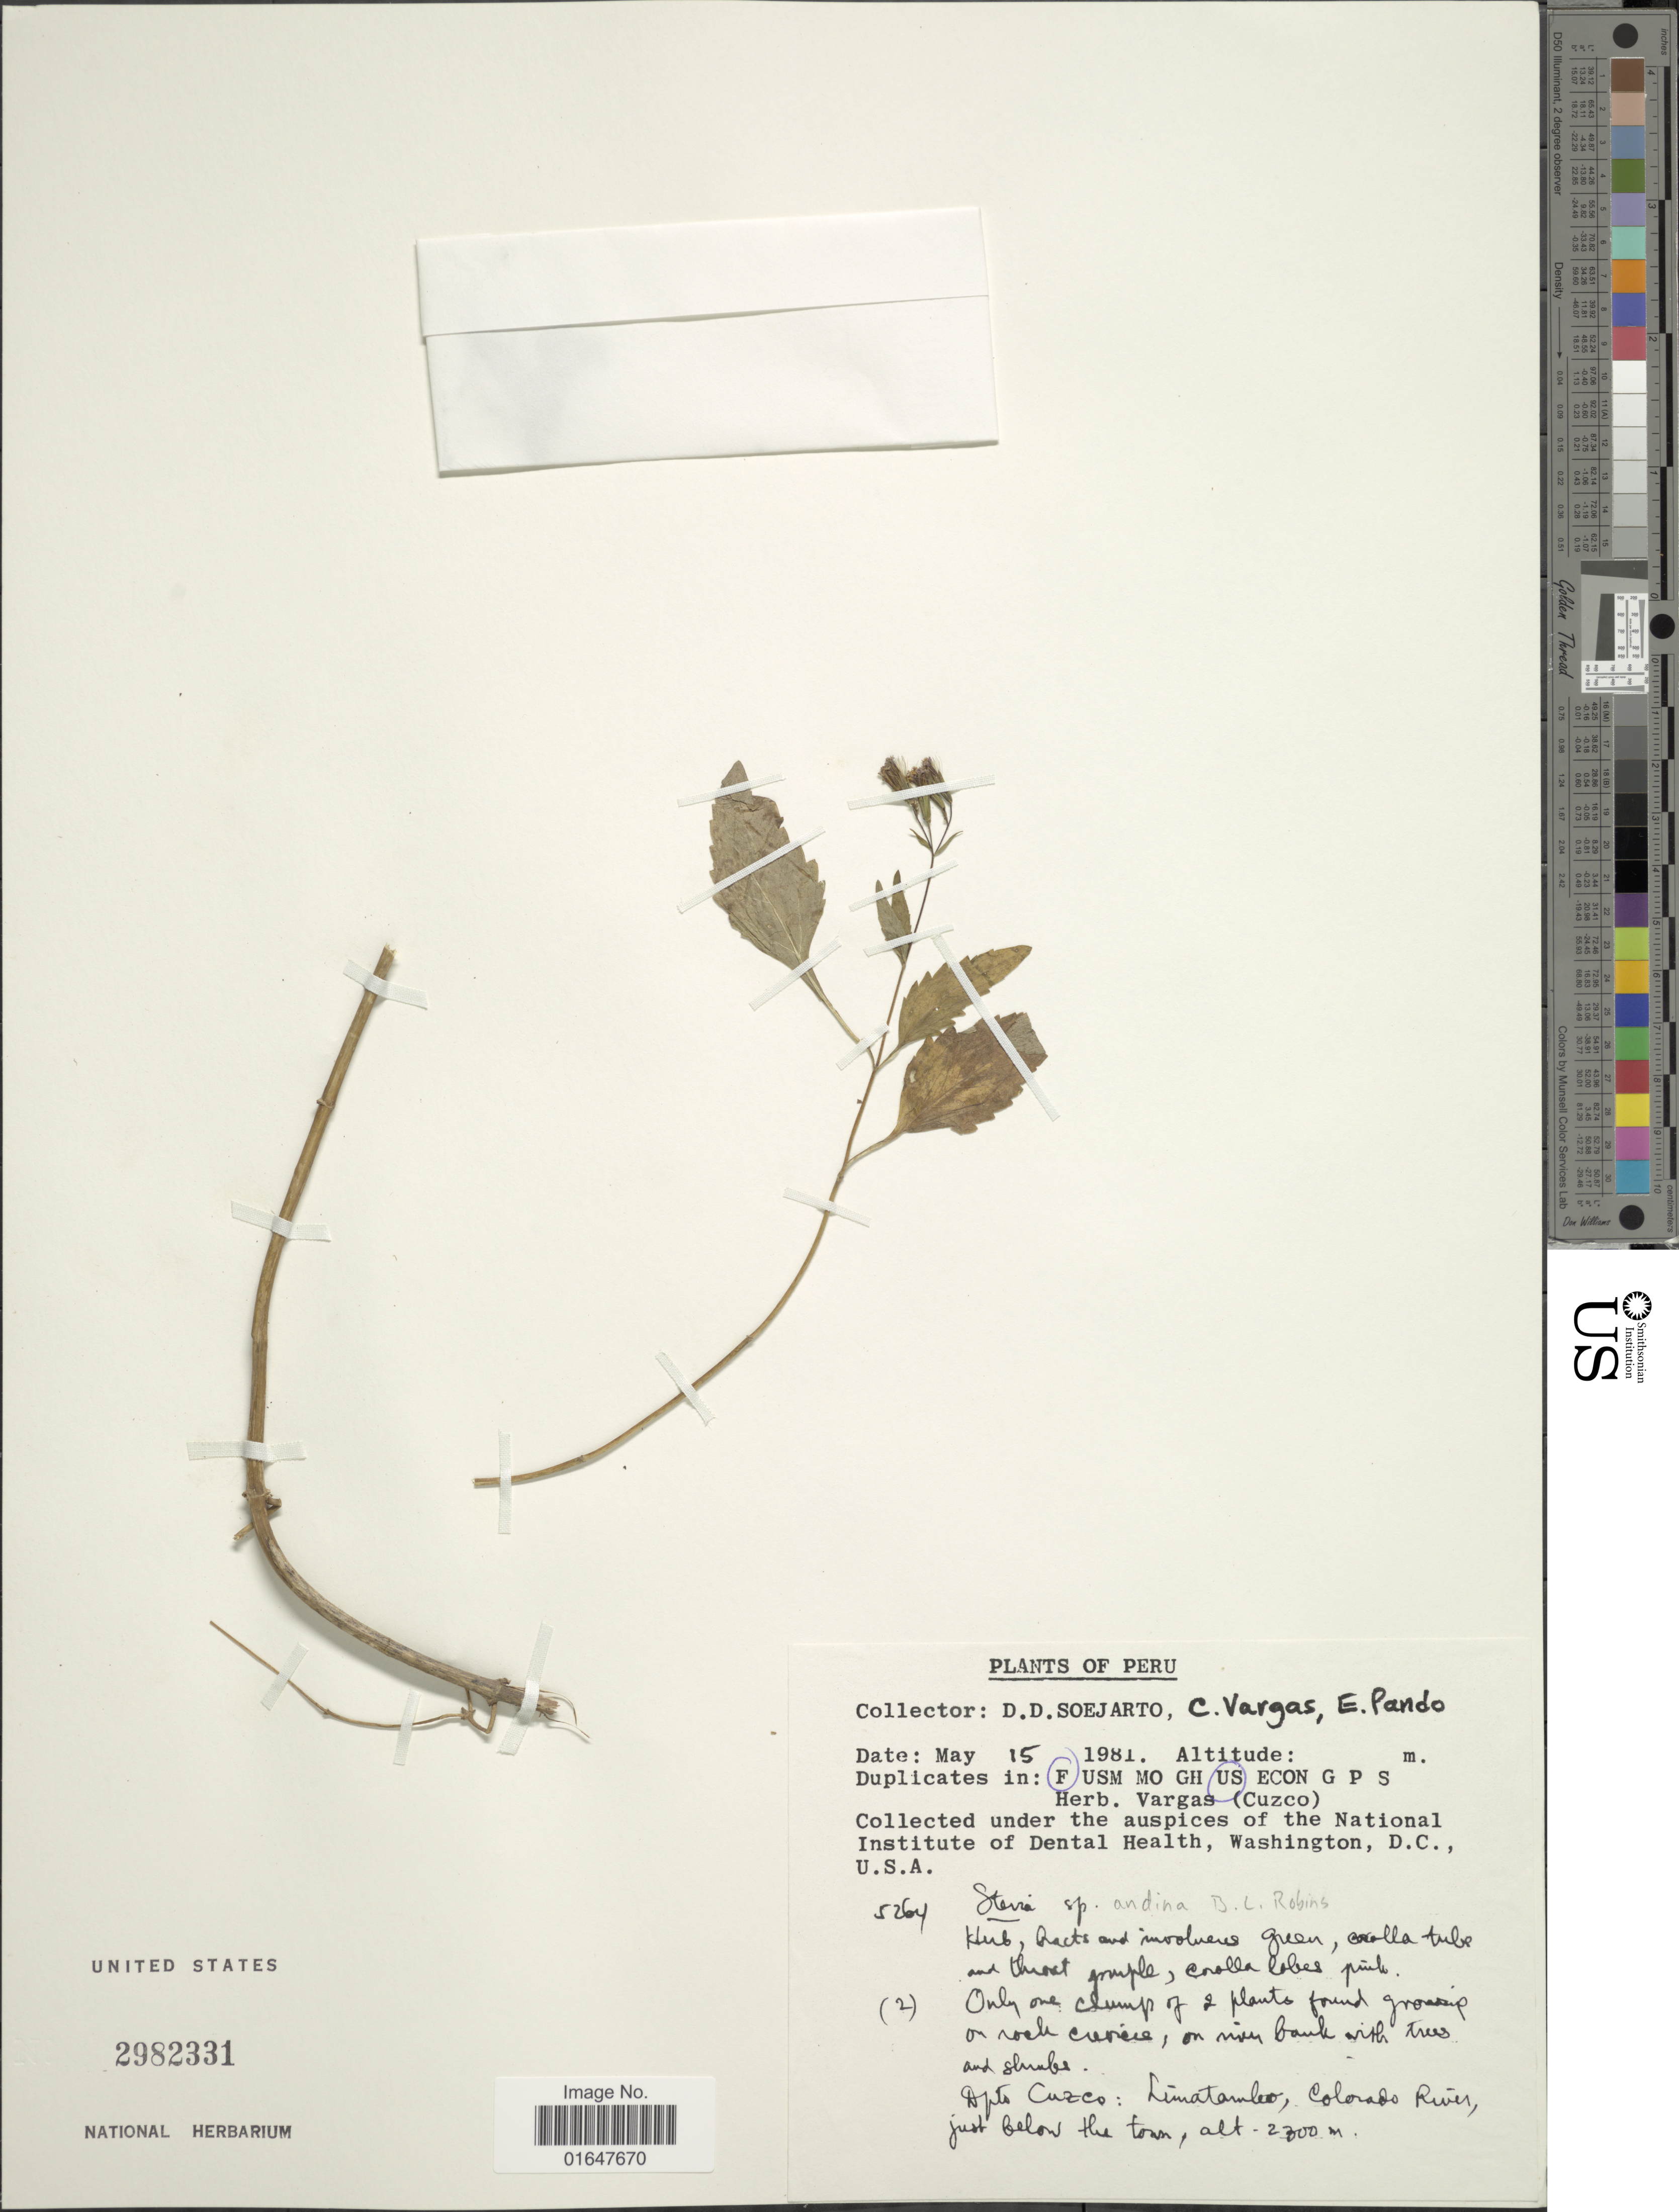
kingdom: Plantae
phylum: Tracheophyta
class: Magnoliopsida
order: Asterales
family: Asteraceae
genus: Stevia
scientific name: Stevia andina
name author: B.L. Rob.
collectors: C. Vargas & E. Pando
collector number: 5264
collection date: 1981-05-15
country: Peru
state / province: Cusco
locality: Limatambo, Colorado River, just below the town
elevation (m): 2700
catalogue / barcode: US 2982331